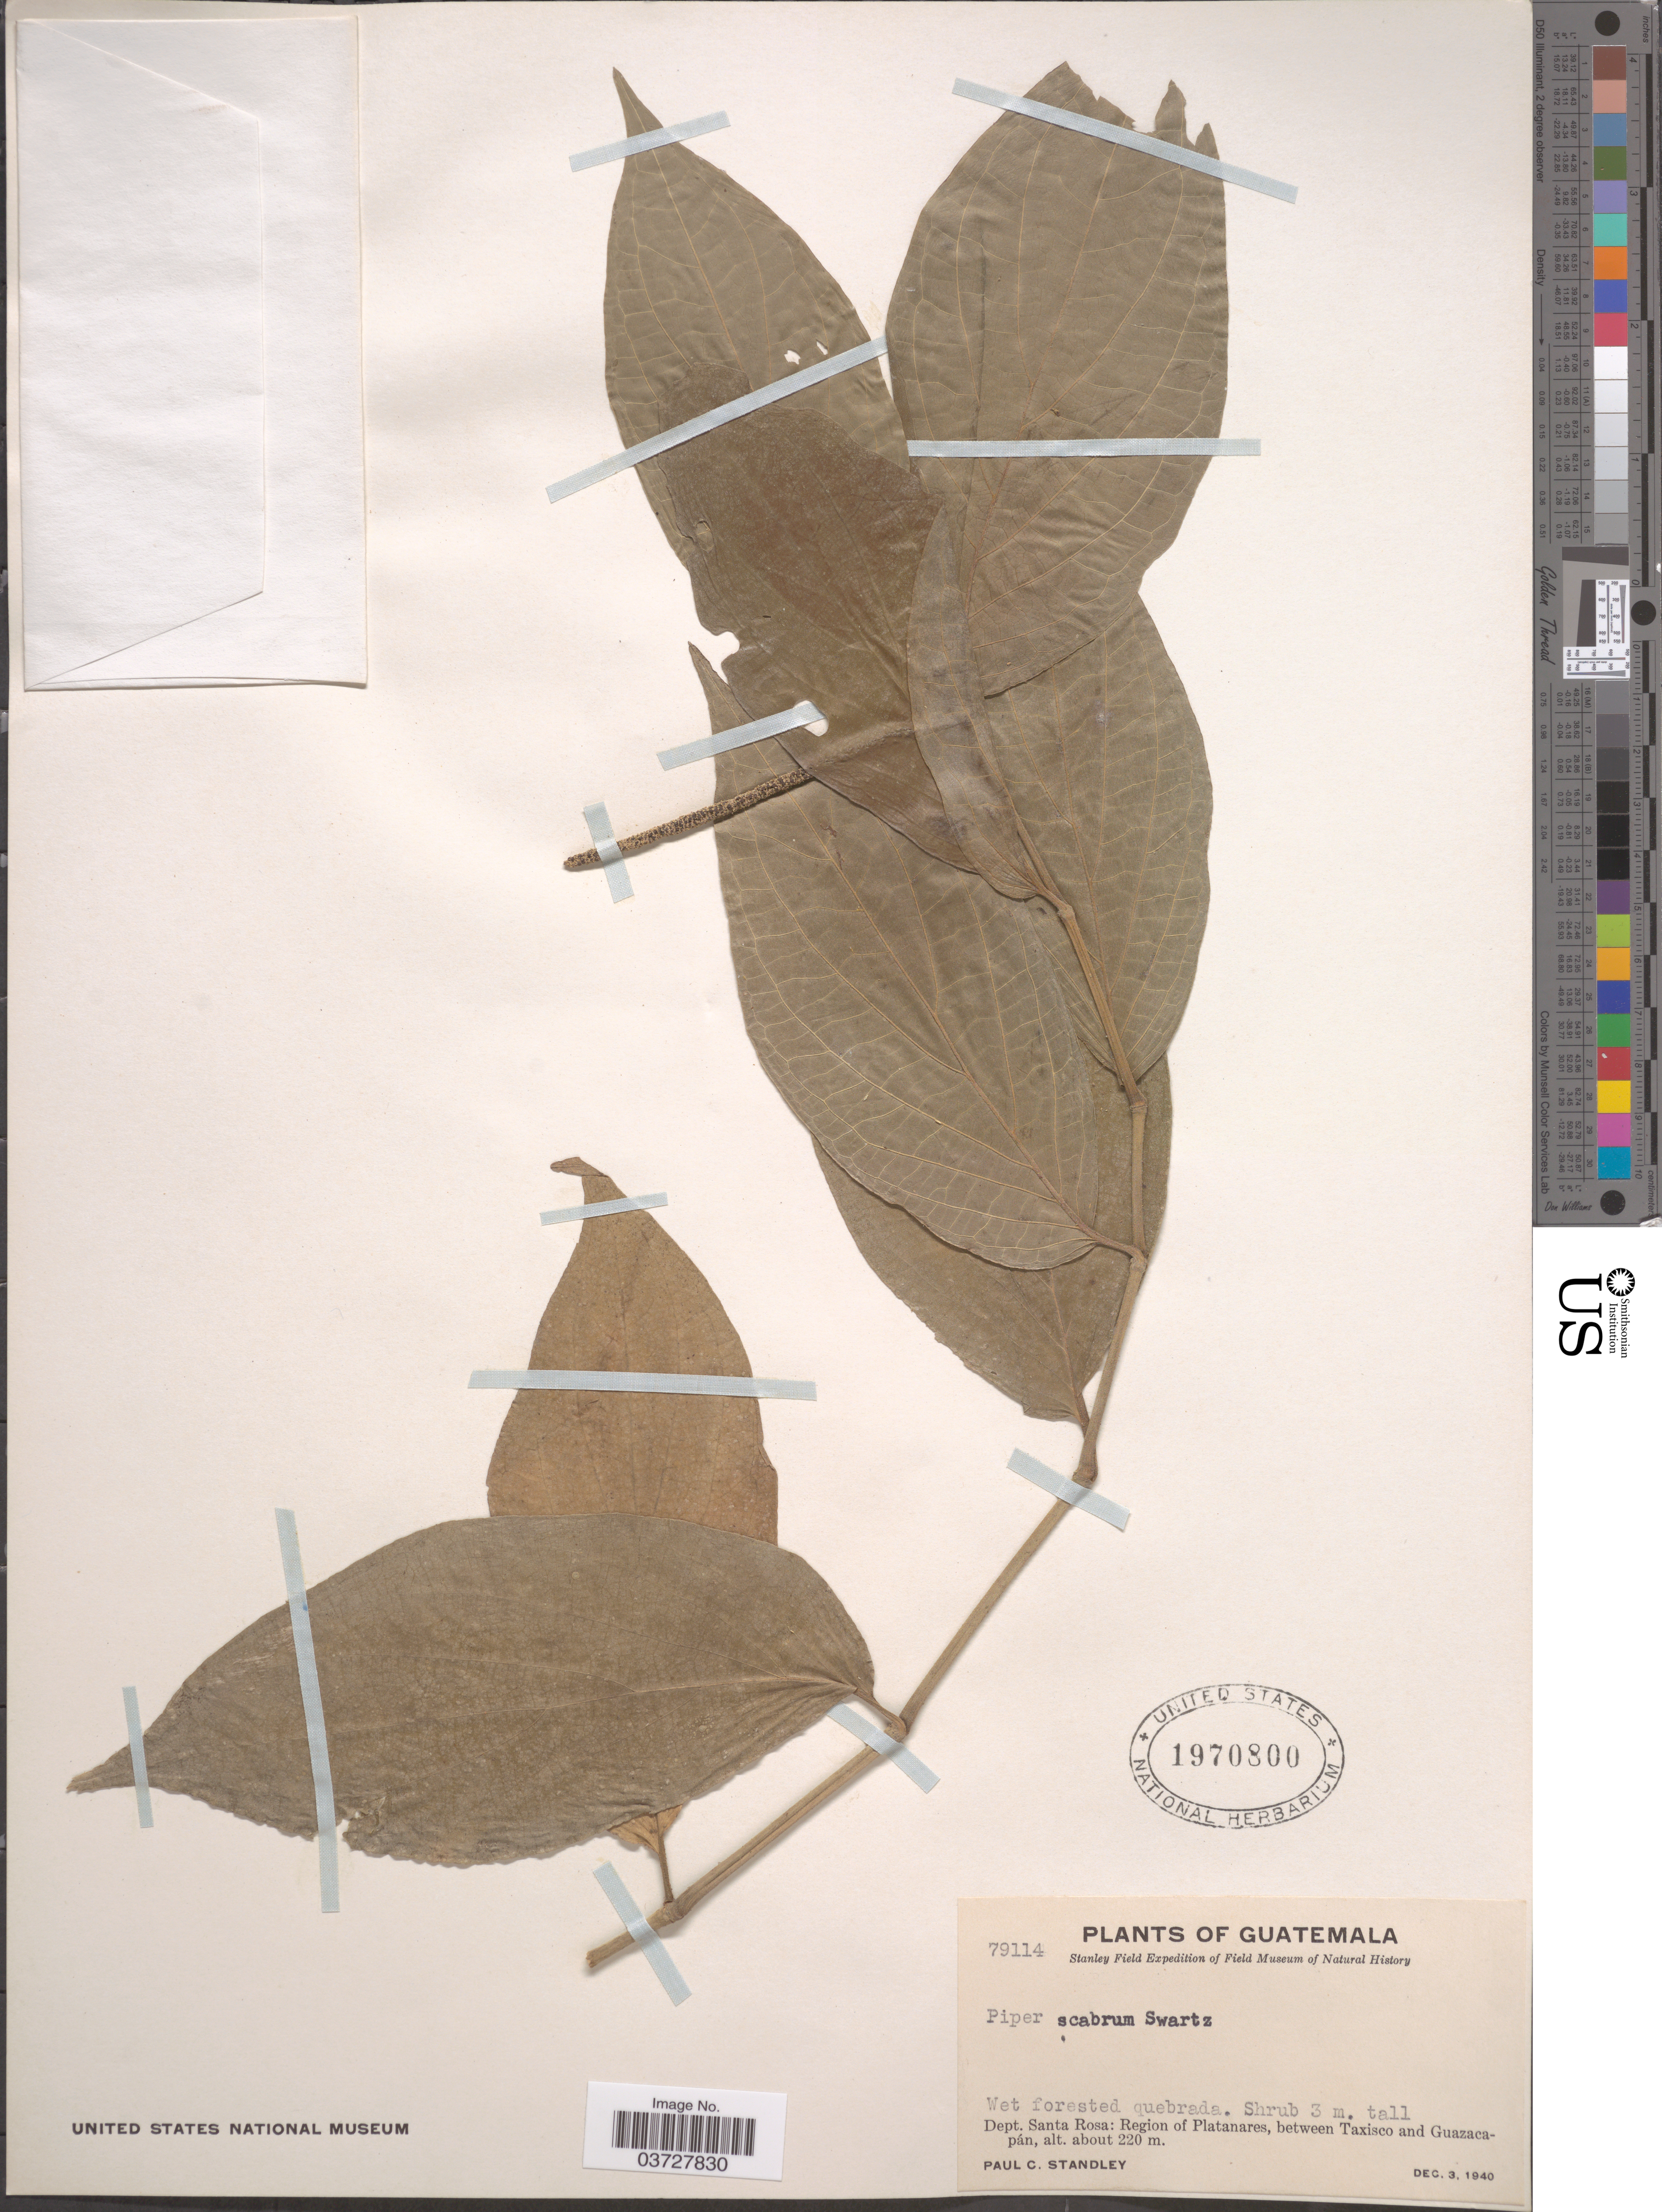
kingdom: Plantae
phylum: Tracheophyta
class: Magnoliopsida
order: Piperales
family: Piperaceae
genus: Piper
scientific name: Piper scabrum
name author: Sw.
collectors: P. C. Standley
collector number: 79114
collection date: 1940-12-03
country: Guatemala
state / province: Santa Rosa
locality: Dept. Santa Rosa: Region of Platanares, between Taxisco and Guazacapán.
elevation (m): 220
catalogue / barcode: US 1970800